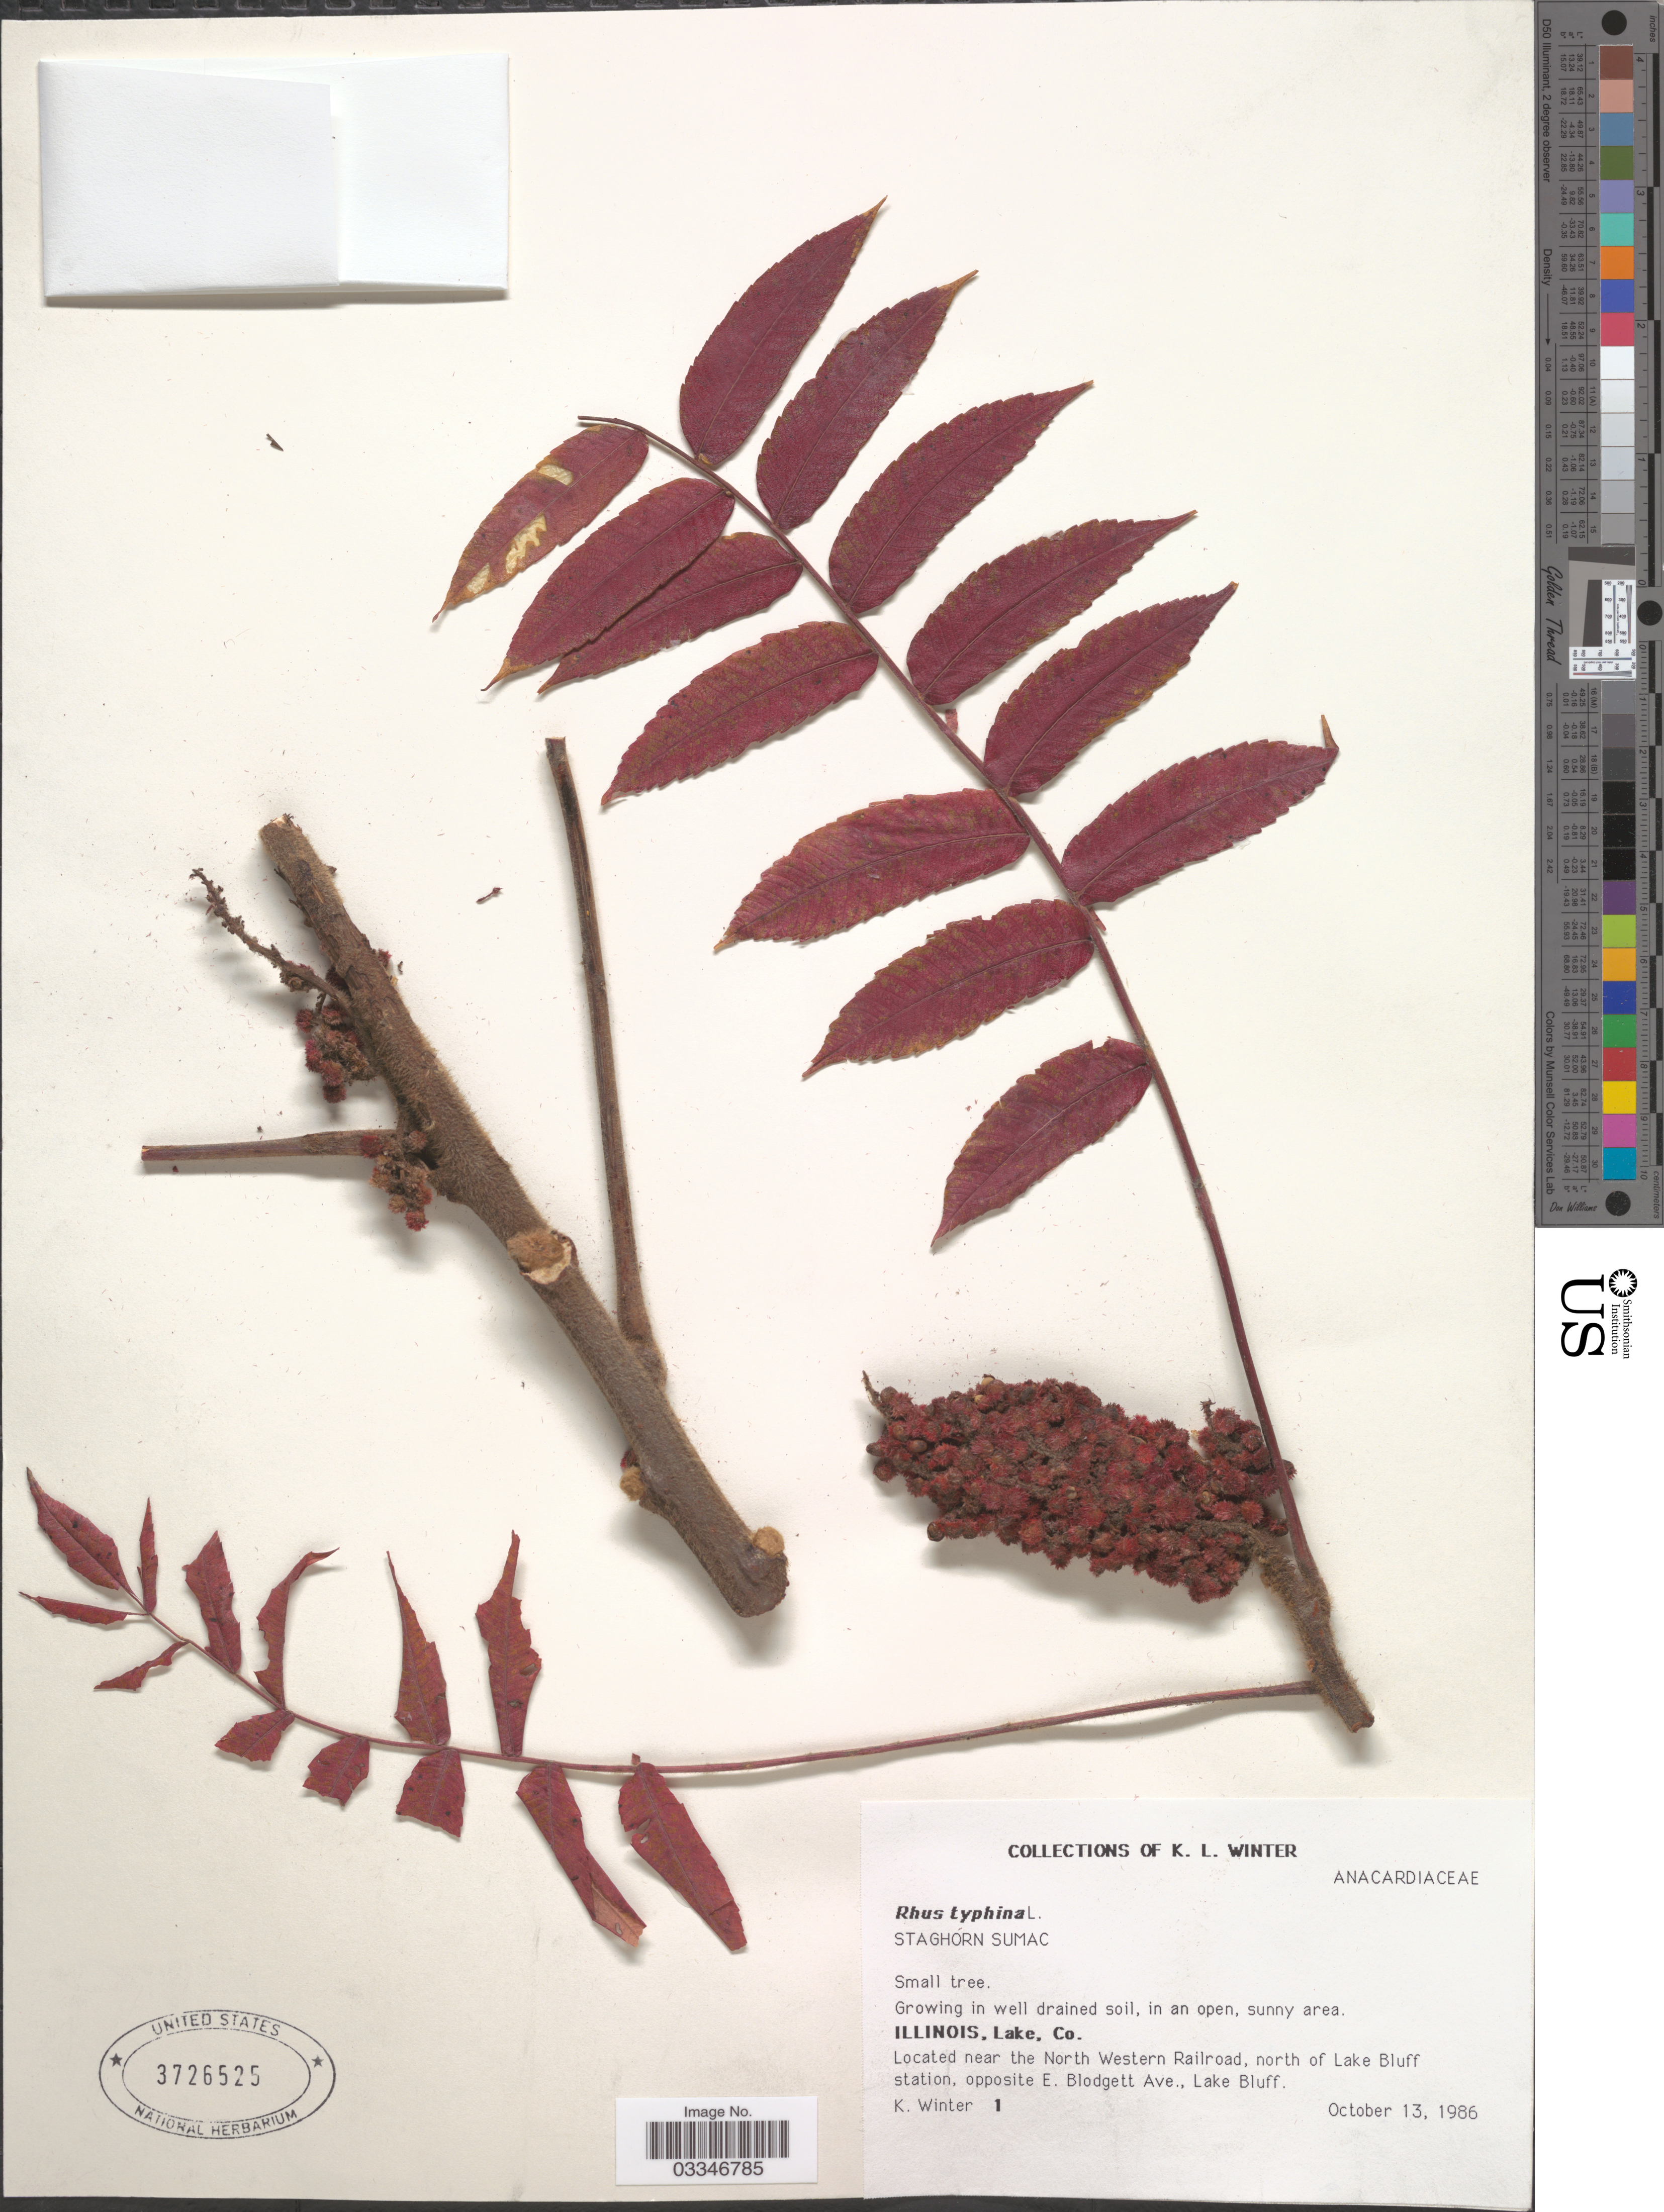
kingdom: Plantae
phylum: Tracheophyta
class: Magnoliopsida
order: Sapindales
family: Anacardiaceae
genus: Rhus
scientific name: Rhus typhina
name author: L.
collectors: K. Winter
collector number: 1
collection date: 1986-10-13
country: United States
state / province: Illinois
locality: Lake Co. Located near the North Western Railroad, north of Lake Bluff station, opposite E. Blodgett Ave., Lake Bluff.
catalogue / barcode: US 3726525